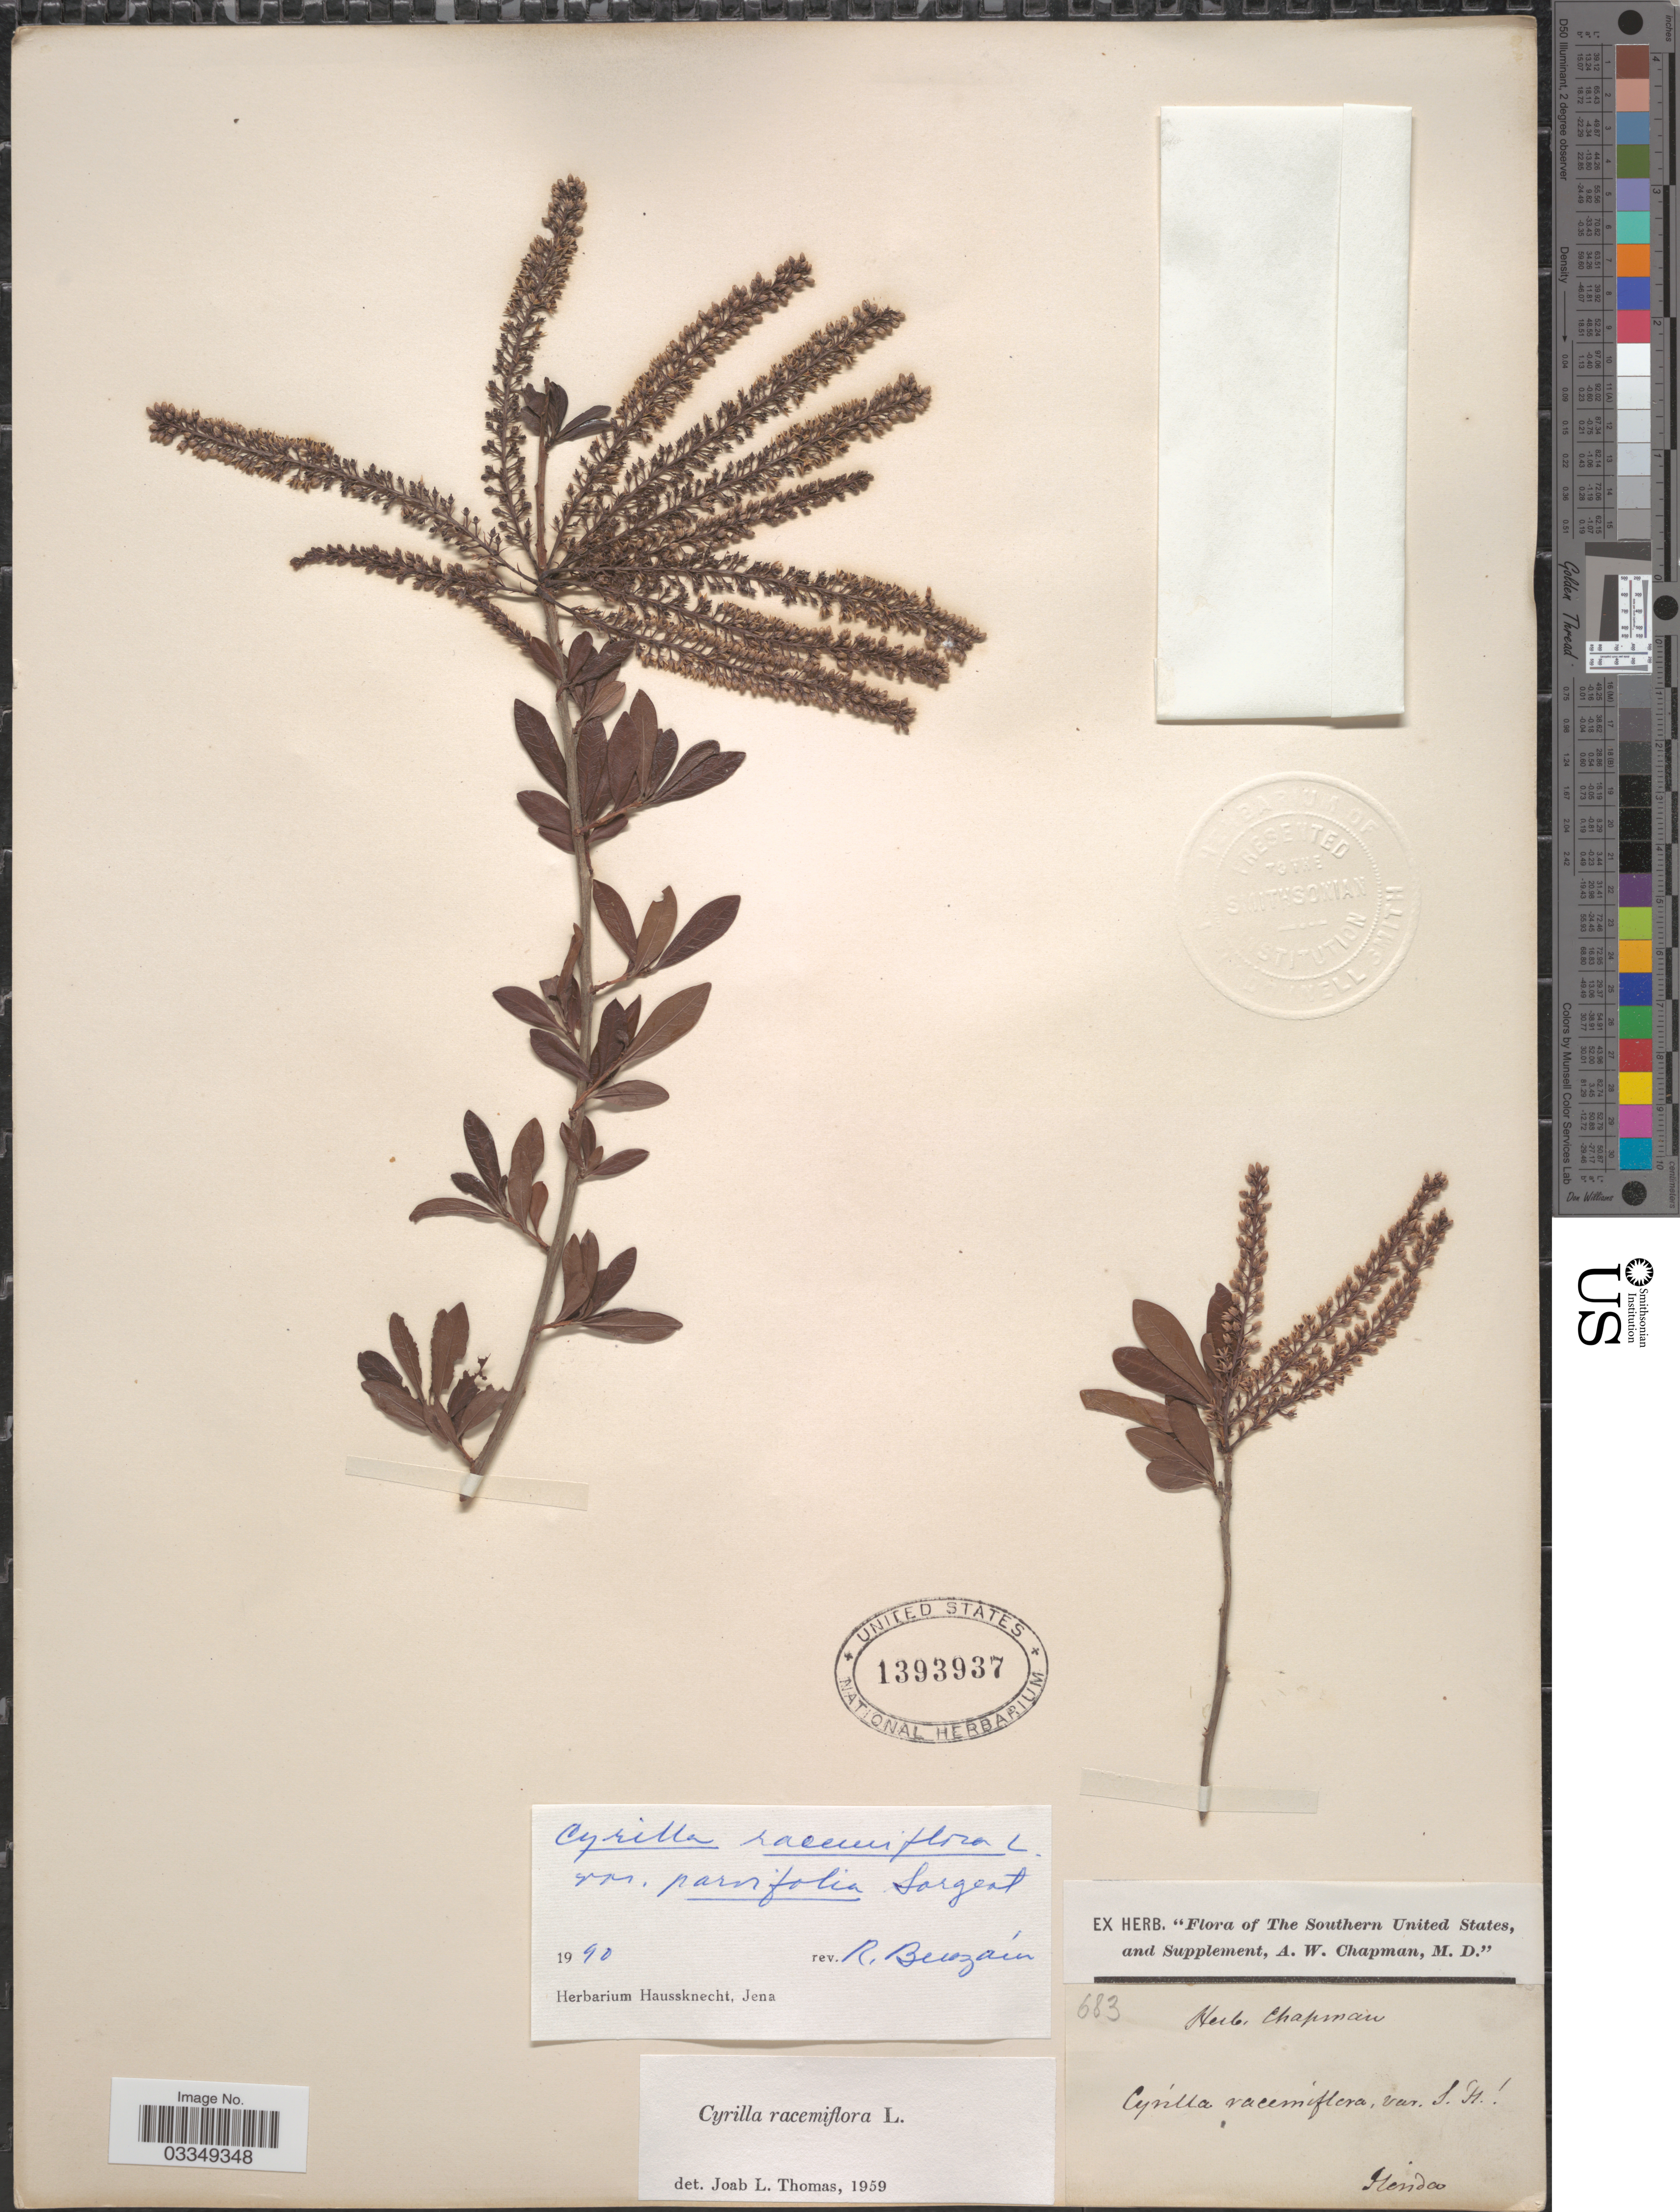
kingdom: Plantae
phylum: Tracheophyta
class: Magnoliopsida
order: Ericales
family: Cyrillaceae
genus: Cyrilla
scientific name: Cyrilla racemiflora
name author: L.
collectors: ex herb. A.W. Chapman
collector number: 683?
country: United States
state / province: Florida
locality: Southern United States.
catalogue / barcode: US 1393937